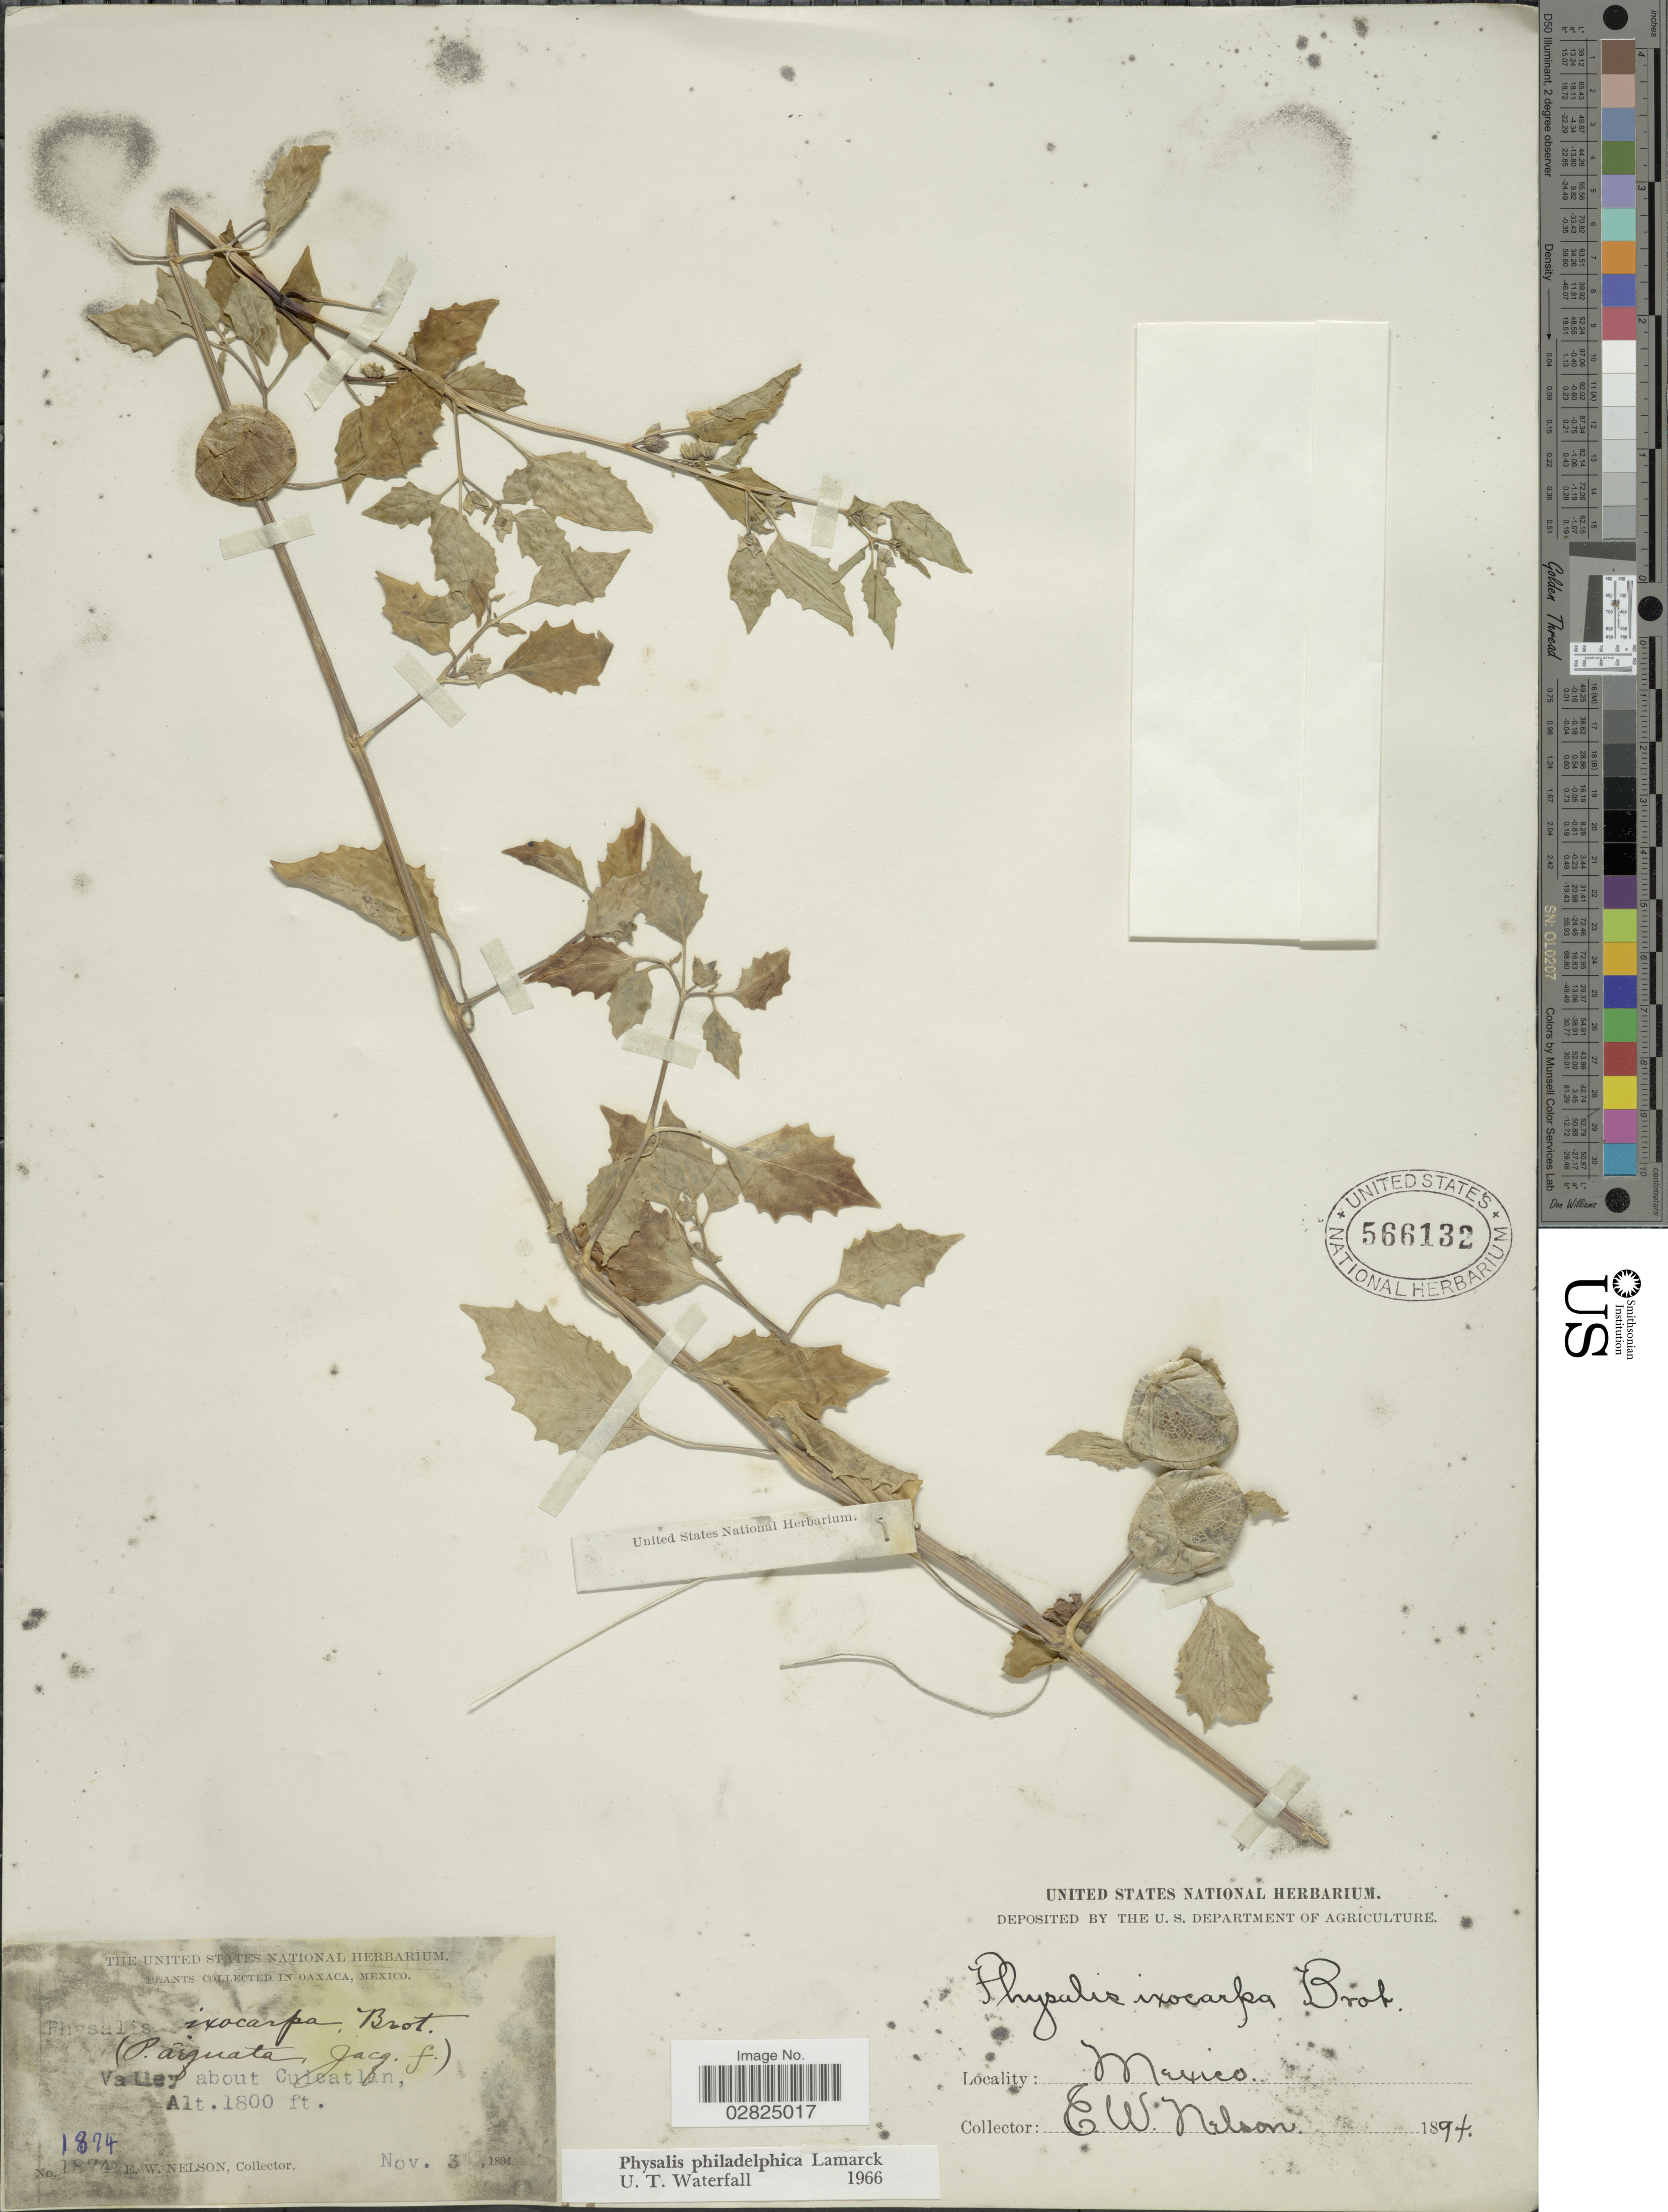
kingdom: Plantae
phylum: Tracheophyta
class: Magnoliopsida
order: Solanales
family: Solanaceae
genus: Physalis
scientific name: Physalis philadelphica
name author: Lam.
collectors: E. W. Nelson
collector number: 1874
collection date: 1894-11-03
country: Mexico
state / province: Oaxaca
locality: Valley about Cuicatlan.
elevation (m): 549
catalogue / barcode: US 566132